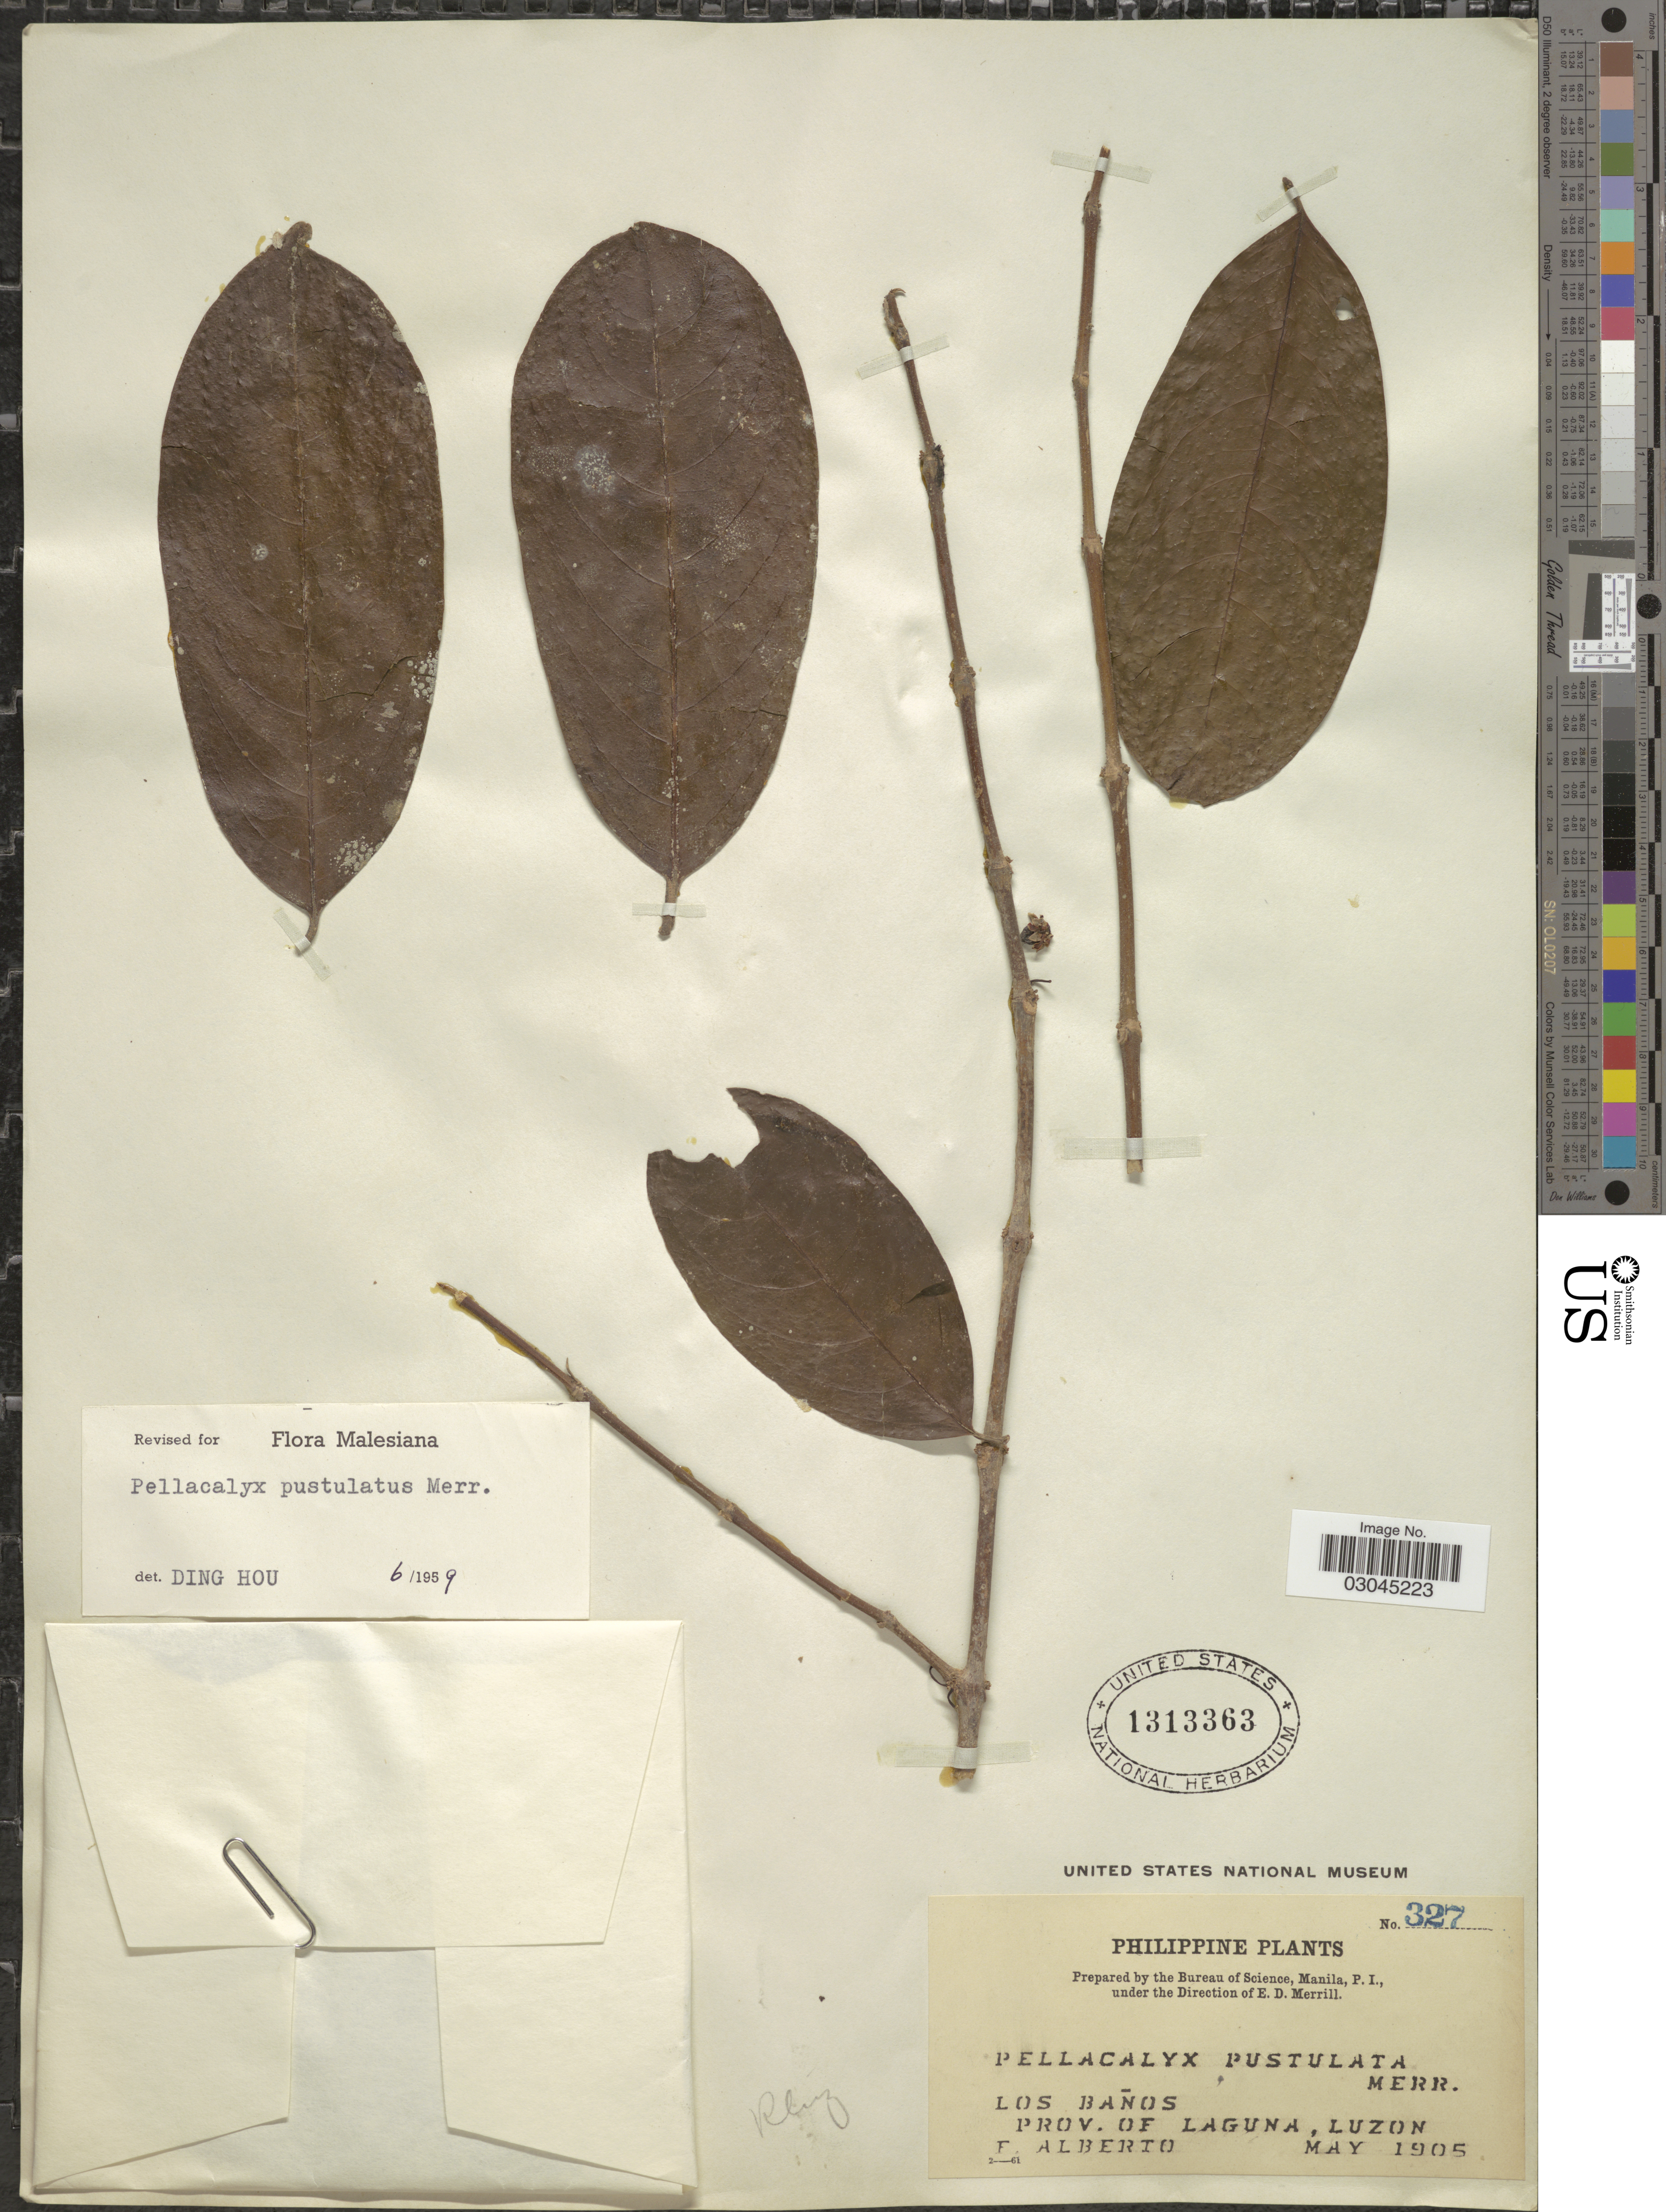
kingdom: Plantae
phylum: Tracheophyta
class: Magnoliopsida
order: Malpighiales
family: Rhizophoraceae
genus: Pellacalyx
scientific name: Pellacalyx pustulata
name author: Merr.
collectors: F. Alberto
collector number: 327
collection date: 1905-05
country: Philippines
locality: Los Baños. Prov. of Laguna, Luzon.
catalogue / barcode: US 1313363